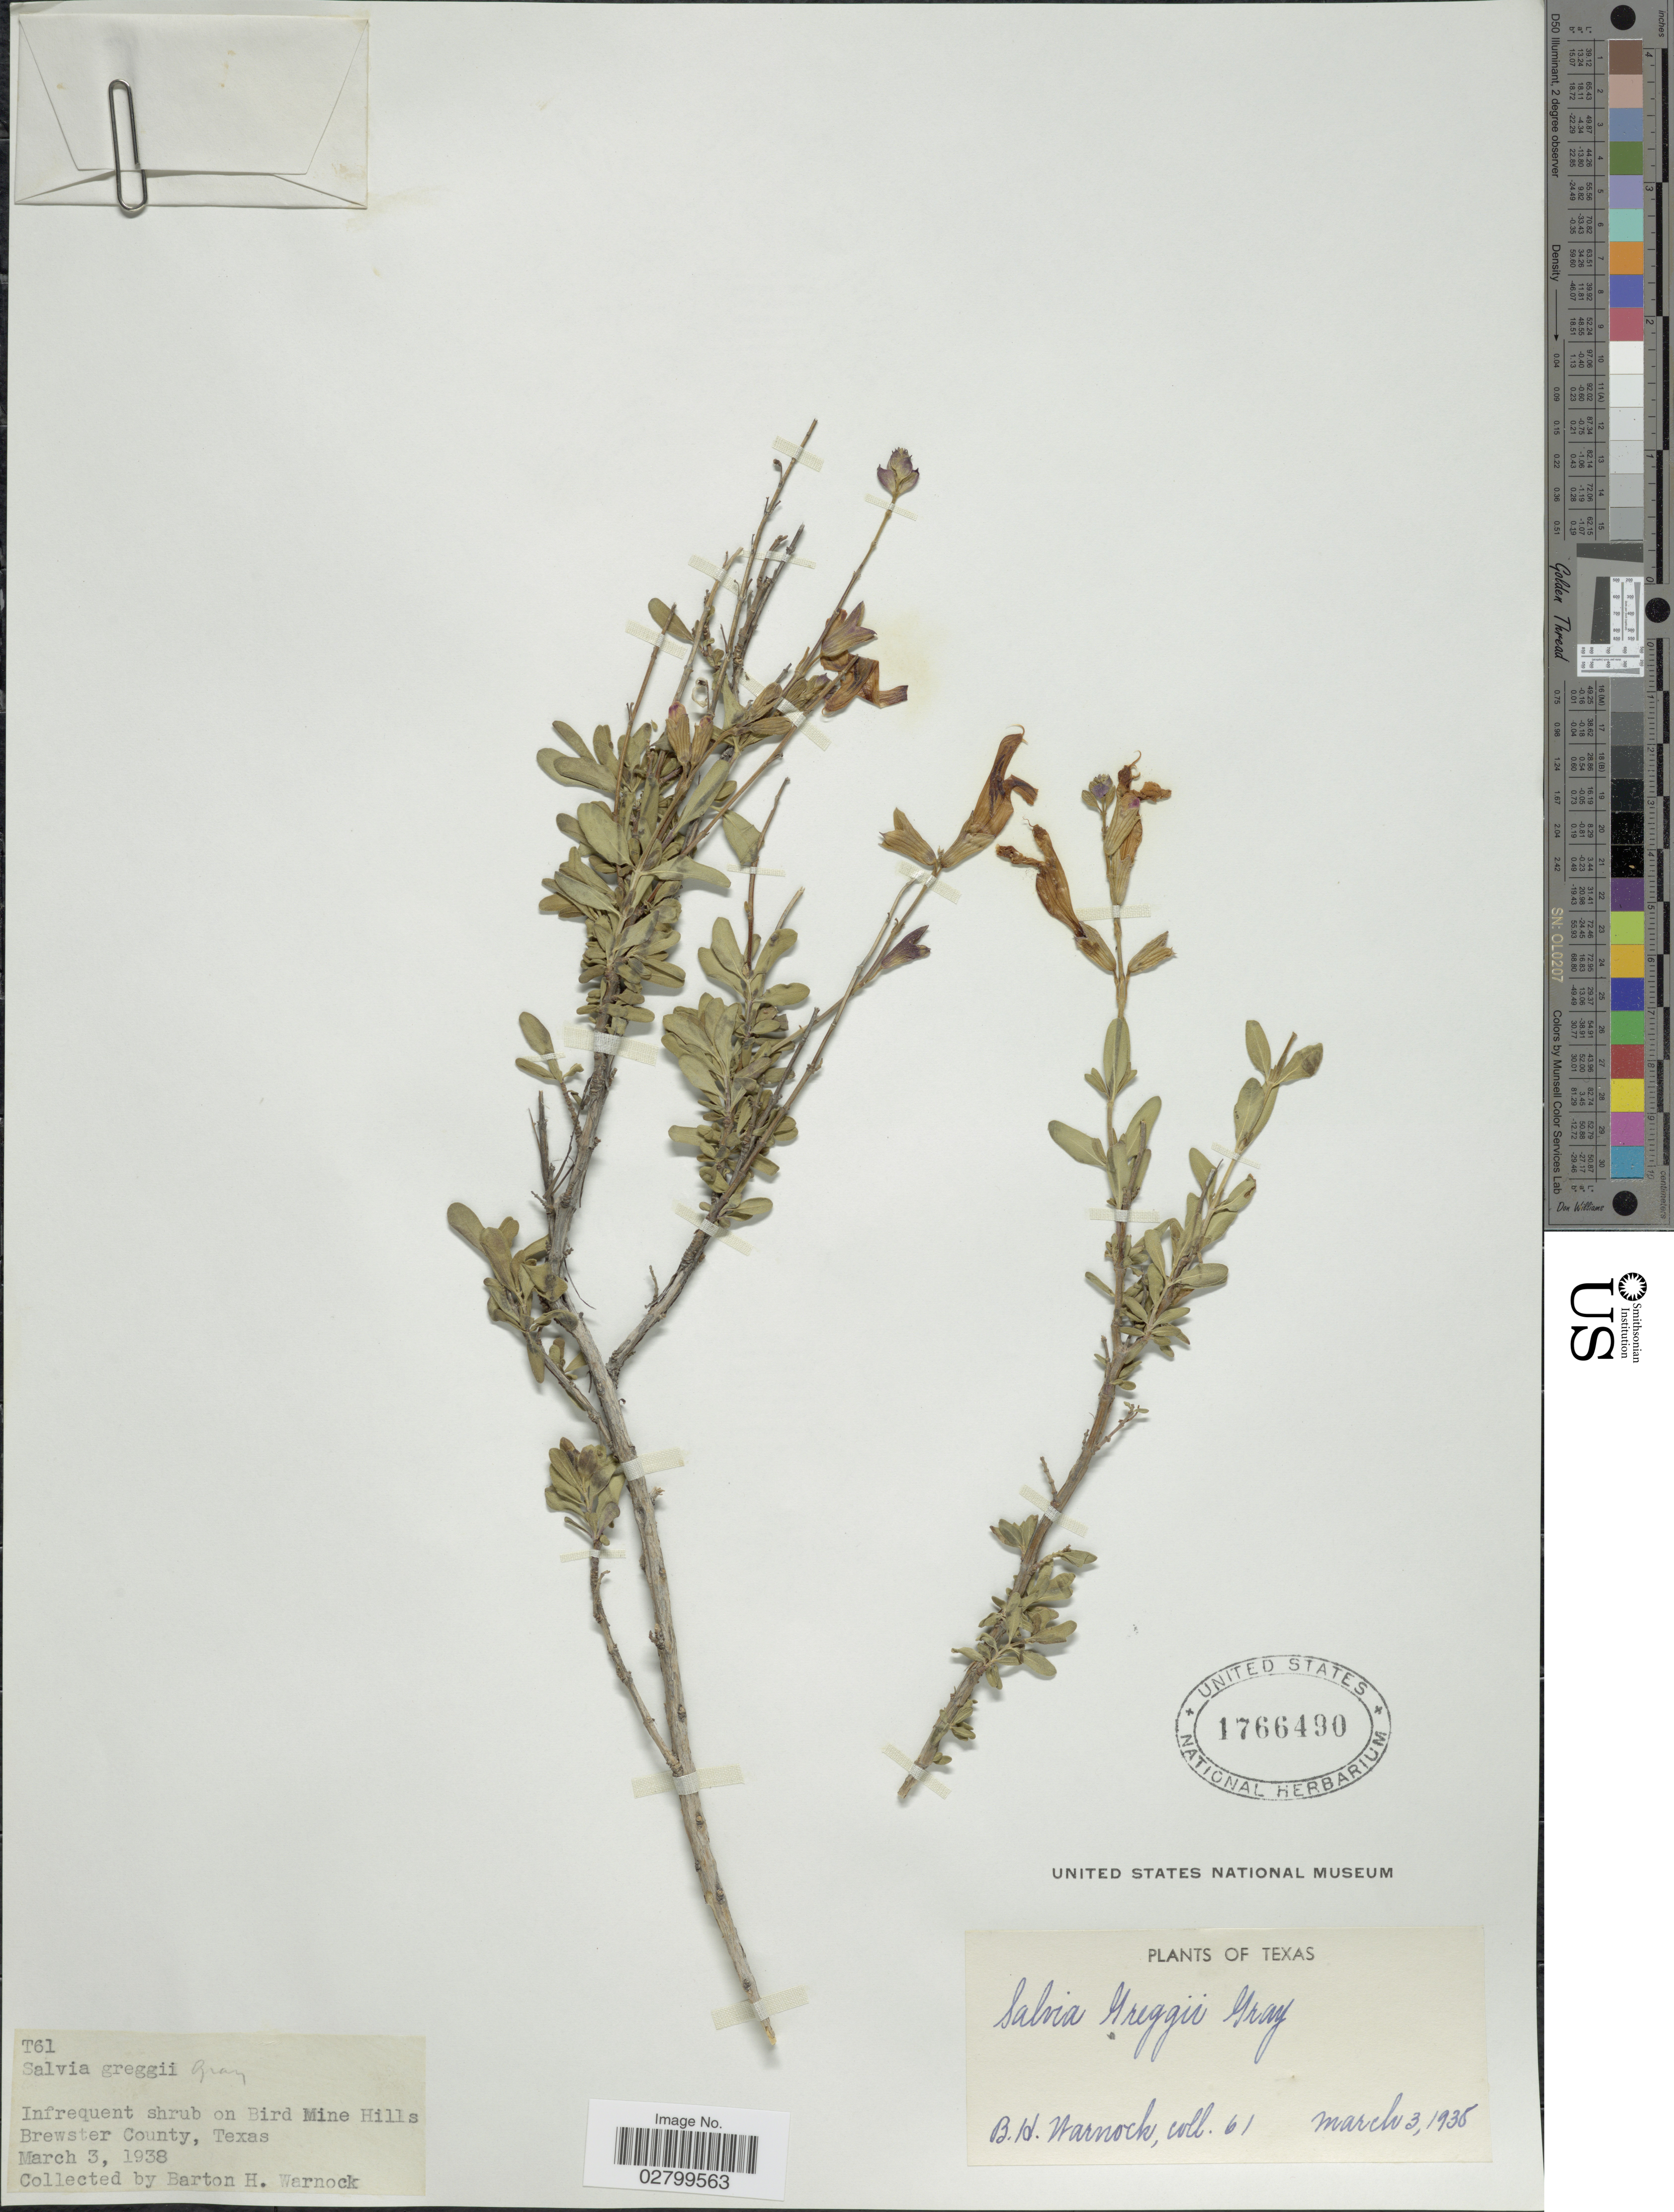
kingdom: Plantae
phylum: Tracheophyta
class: Magnoliopsida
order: Lamiales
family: Lamiaceae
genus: Salvia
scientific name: Salvia greggii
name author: A. Gray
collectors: B. H. Warnock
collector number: T61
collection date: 1938-03-03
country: United States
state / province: Texas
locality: Infrequent shrub on Bird Mine Hills. Brewster County, Texas.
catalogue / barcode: US 1766490